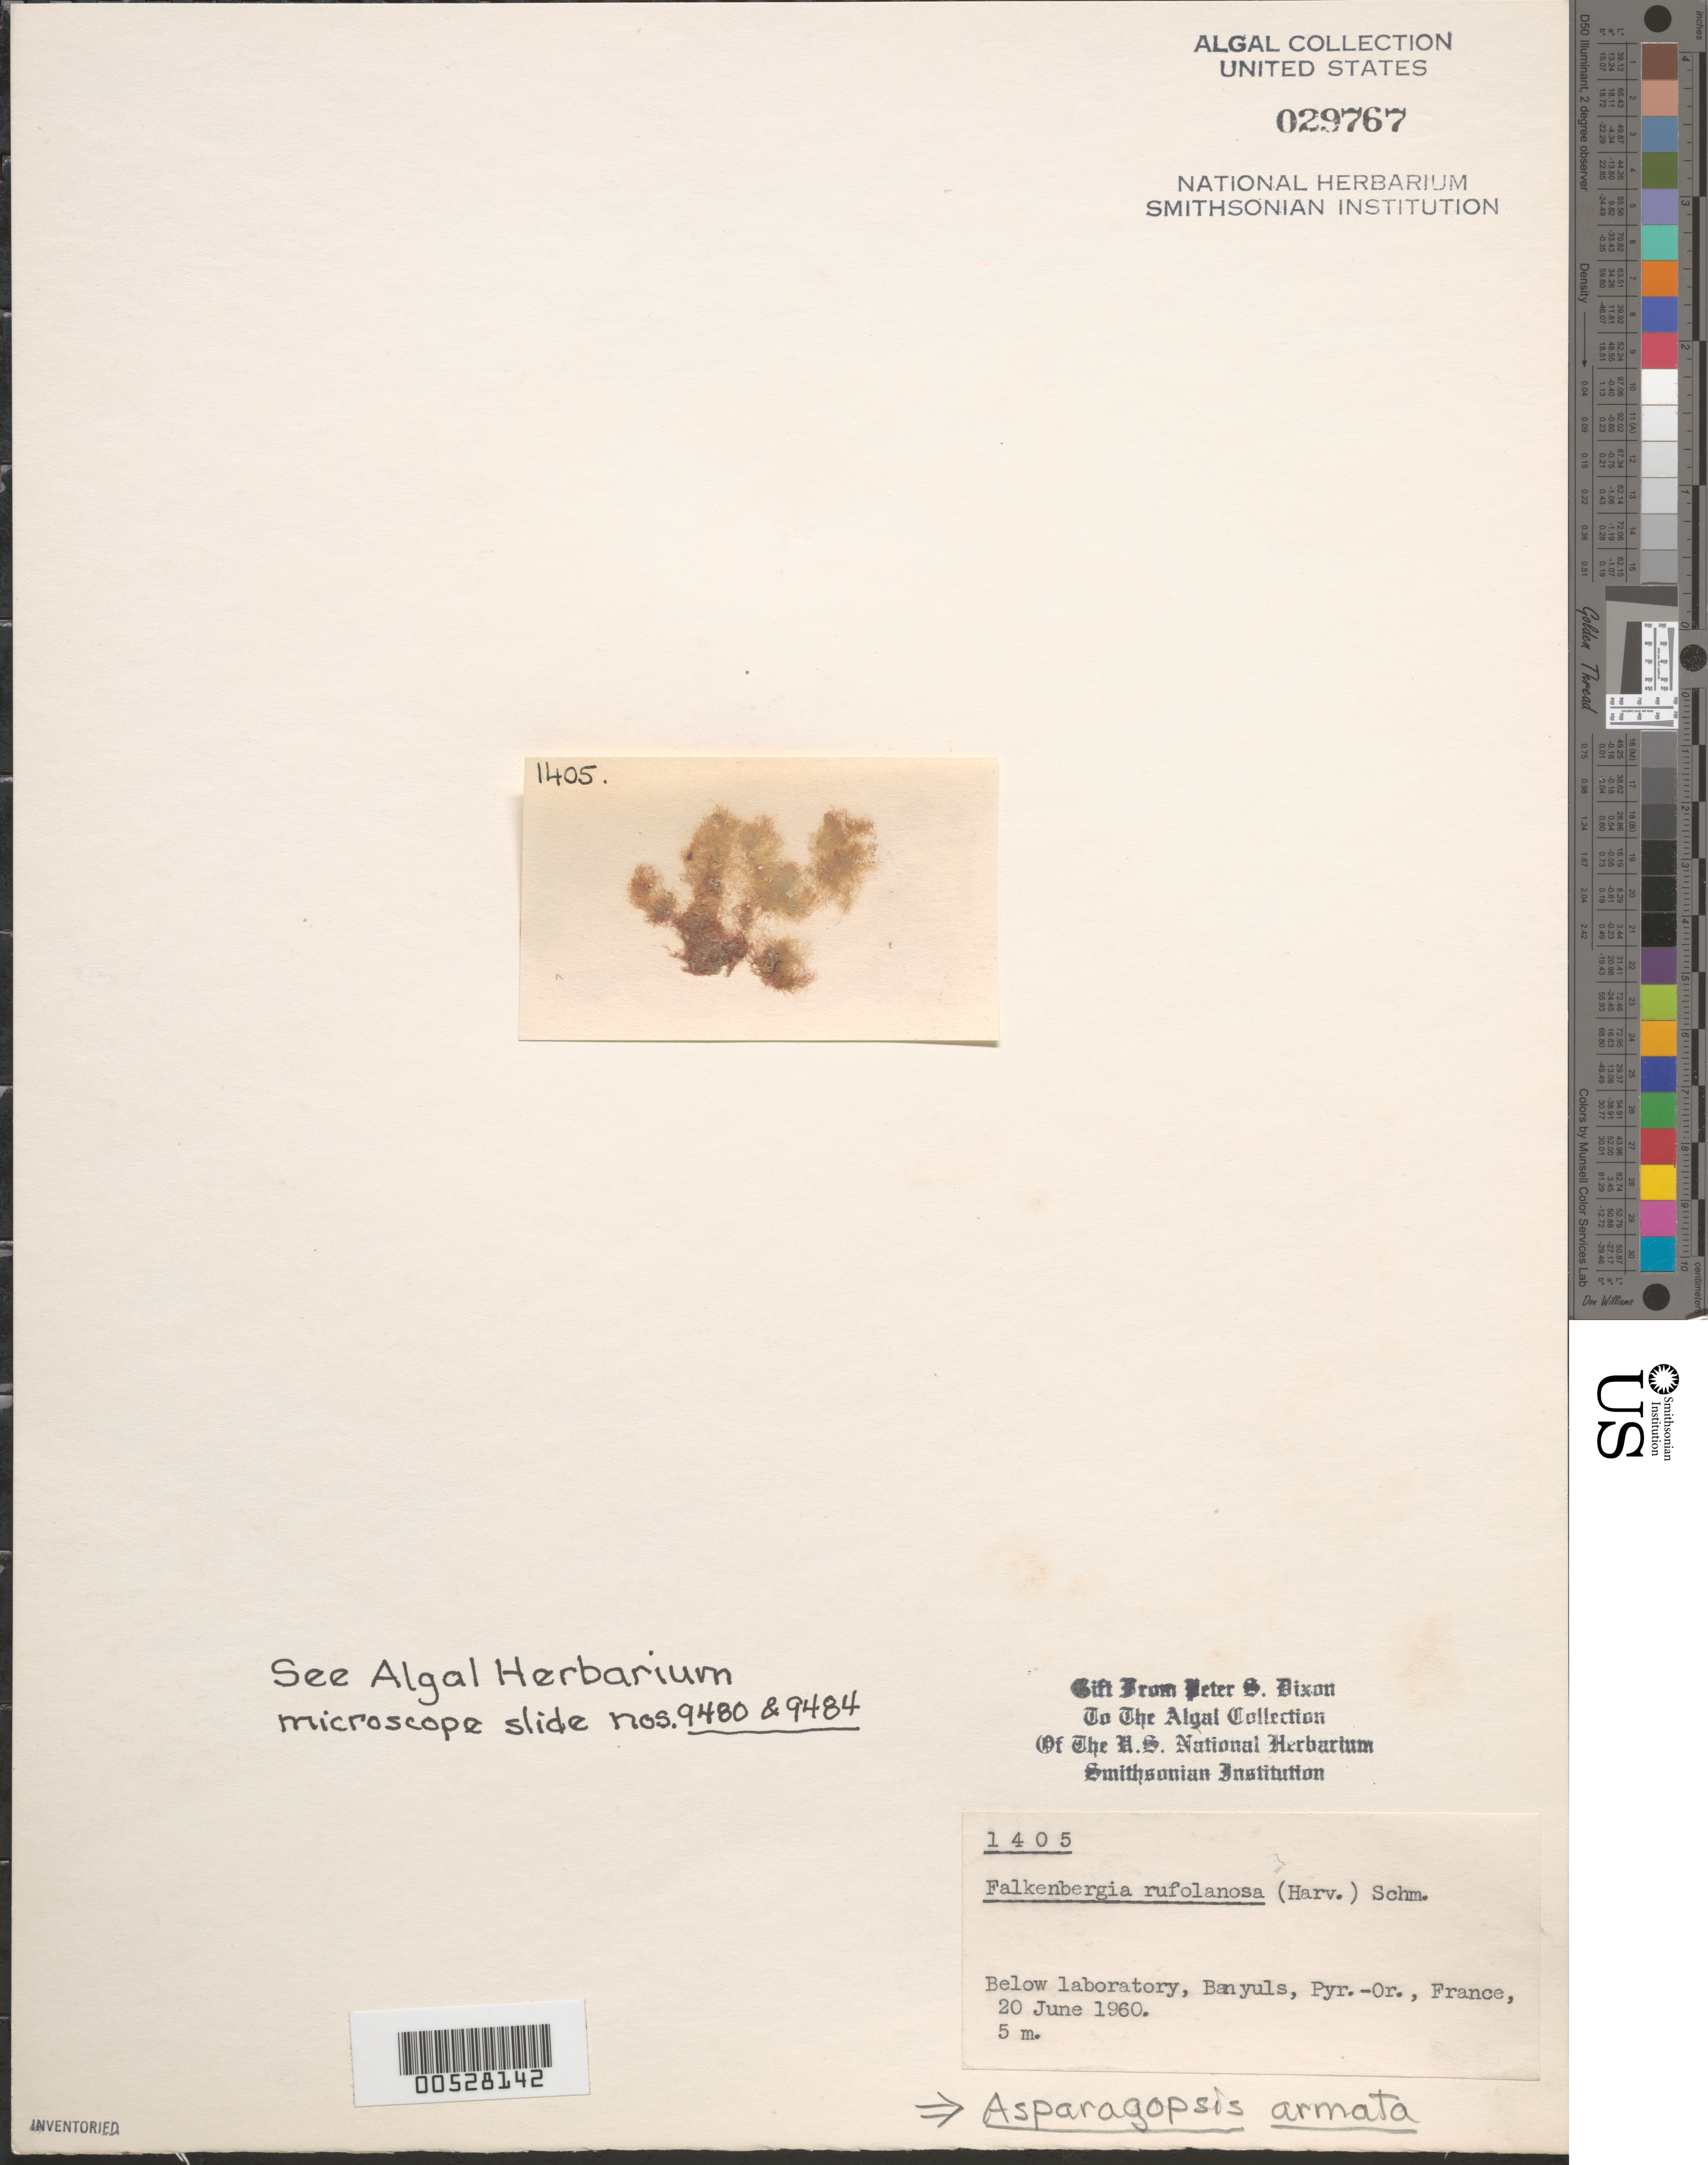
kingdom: Plantae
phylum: Rhodophyta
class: Florideophyceae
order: Bonnemaisoniales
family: Bonnemaisoniaceae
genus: Asparagopsis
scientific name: Asparagopsis armata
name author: Harv.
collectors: P. S. Dixon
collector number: PSD 1405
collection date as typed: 20 Jun 1960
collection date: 1960-06-20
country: France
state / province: Occitanie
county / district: Pyrénées-Orientales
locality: Banyuls-sur-Mer, below biological station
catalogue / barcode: US 29767